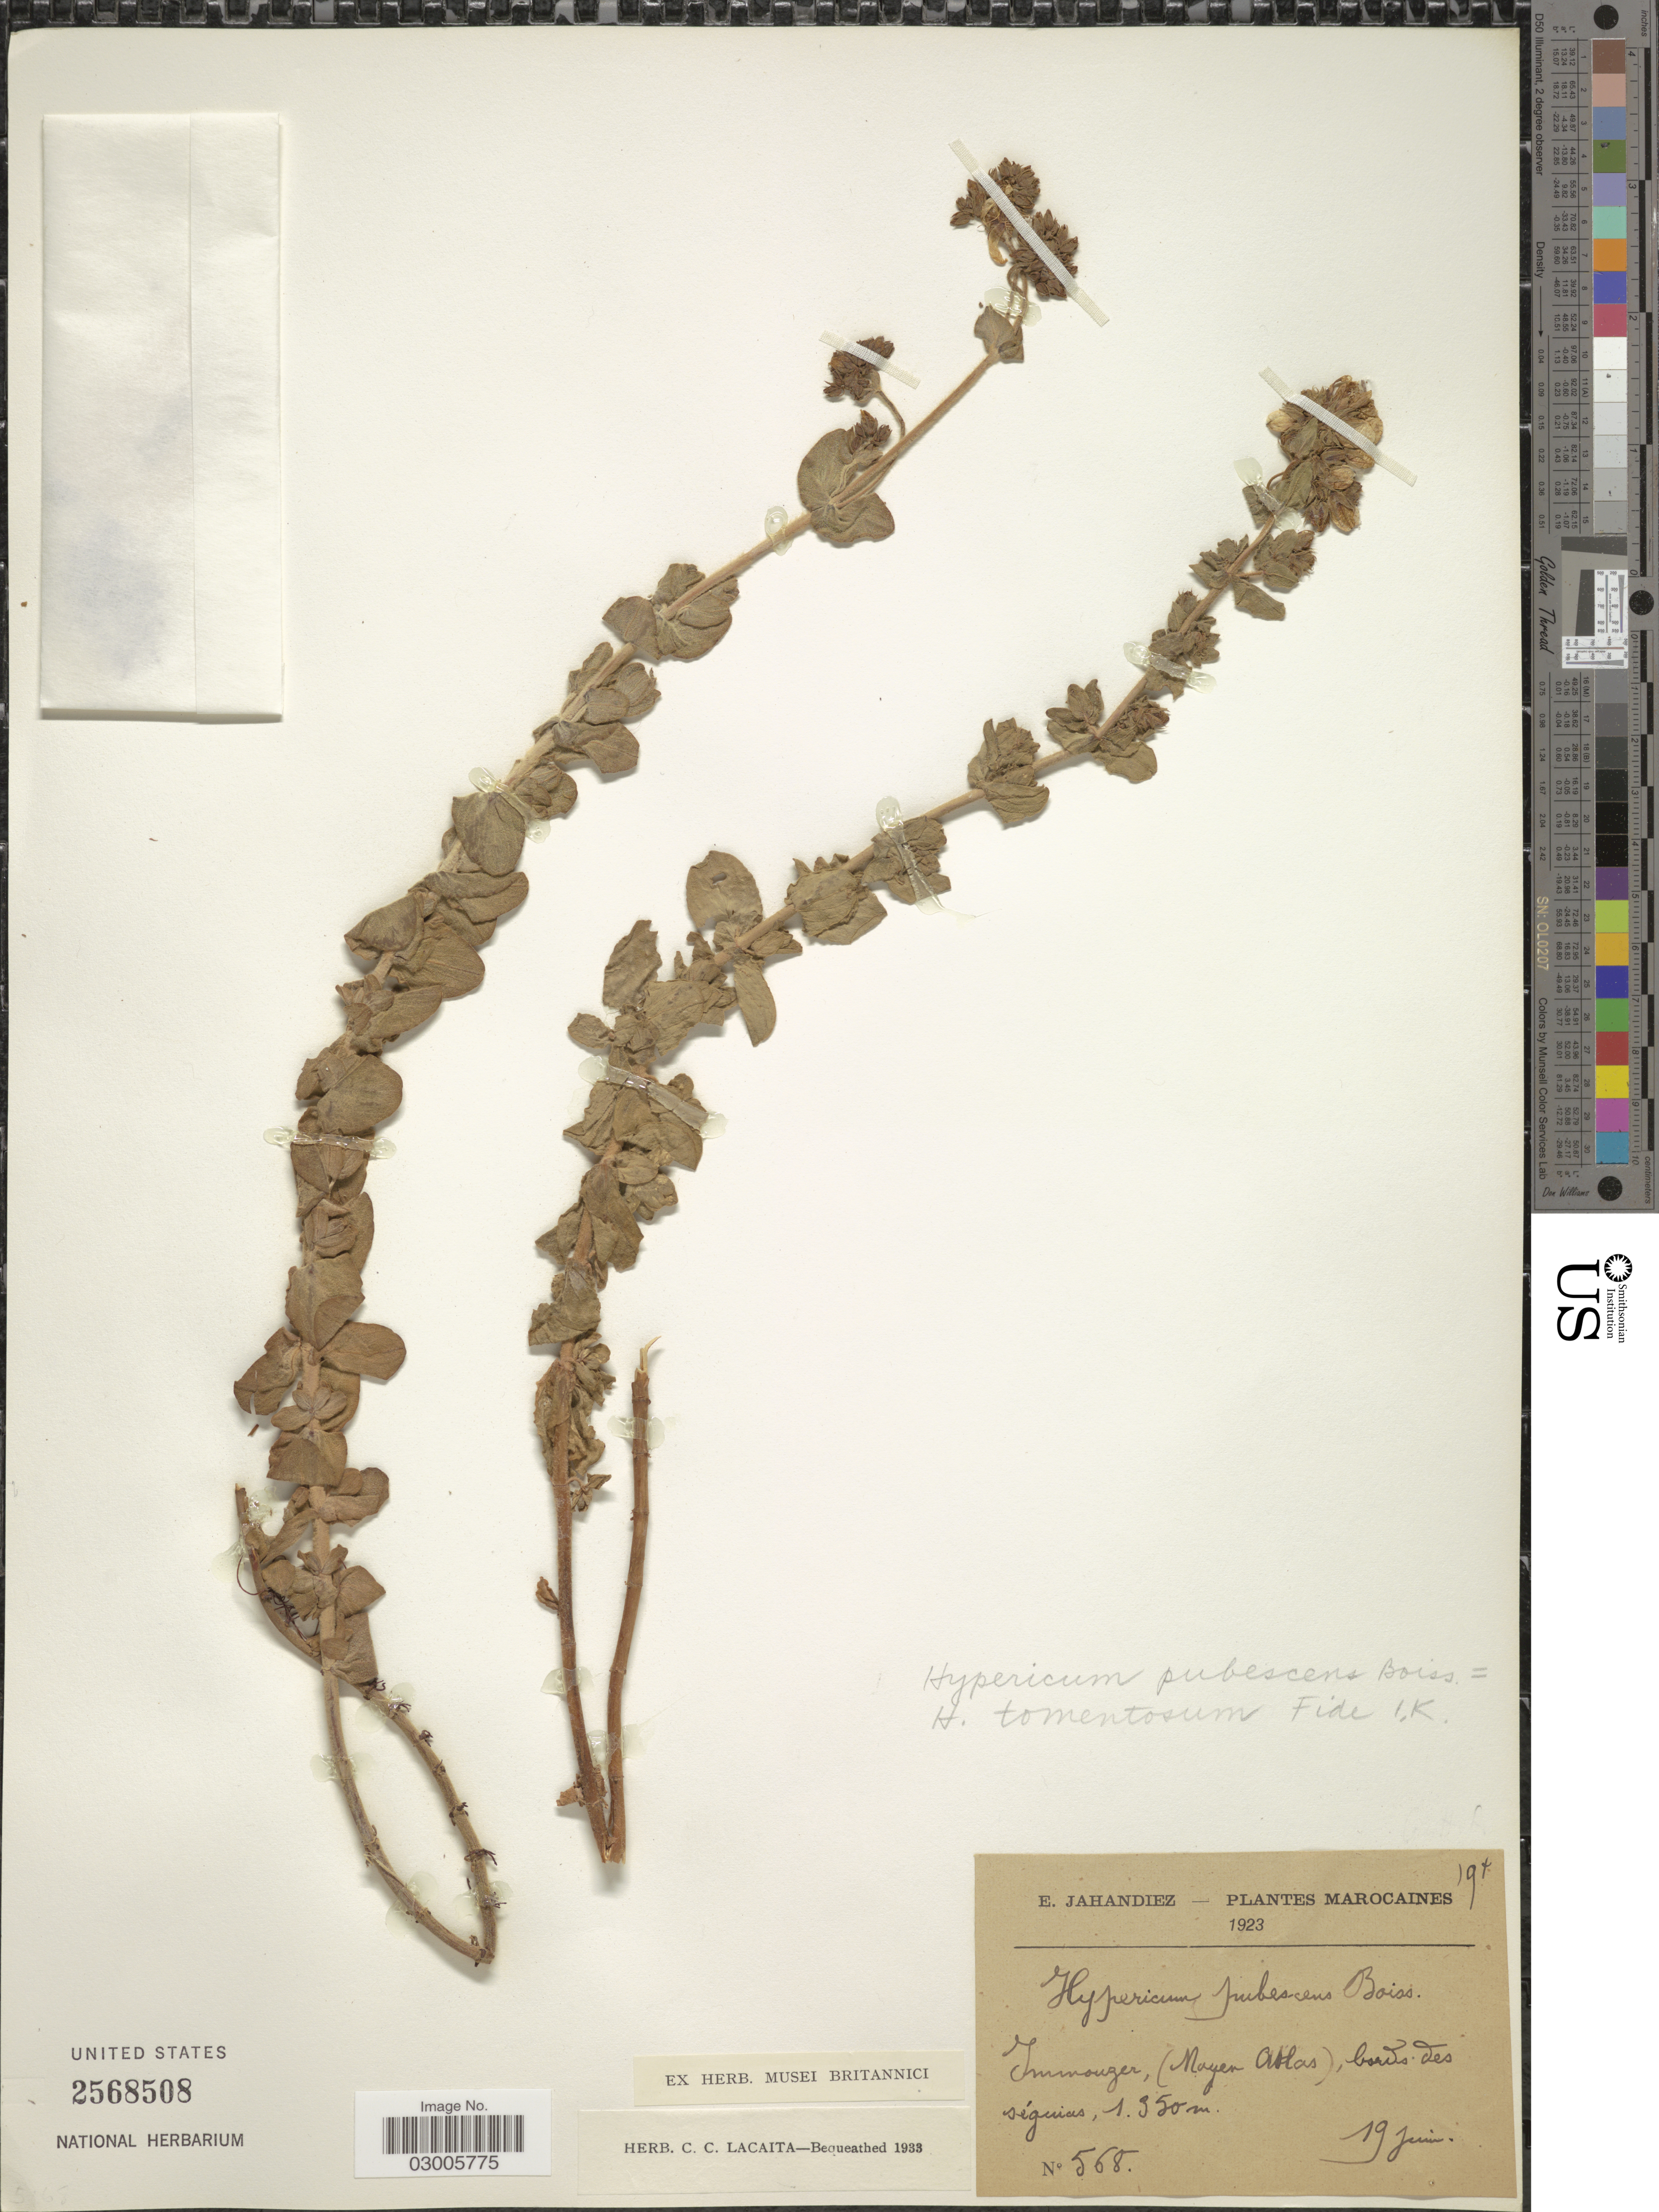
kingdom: Plantae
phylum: Tracheophyta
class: Magnoliopsida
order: Malpighiales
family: Hypericaceae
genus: Hypericum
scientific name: Hypericum pubescens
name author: Boiss.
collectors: É. Jahandiez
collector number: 568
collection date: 1923-06-19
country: Morocco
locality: Marocaines, Immouzer, (Moyen Atlas).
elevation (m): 1350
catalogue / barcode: US 2568508